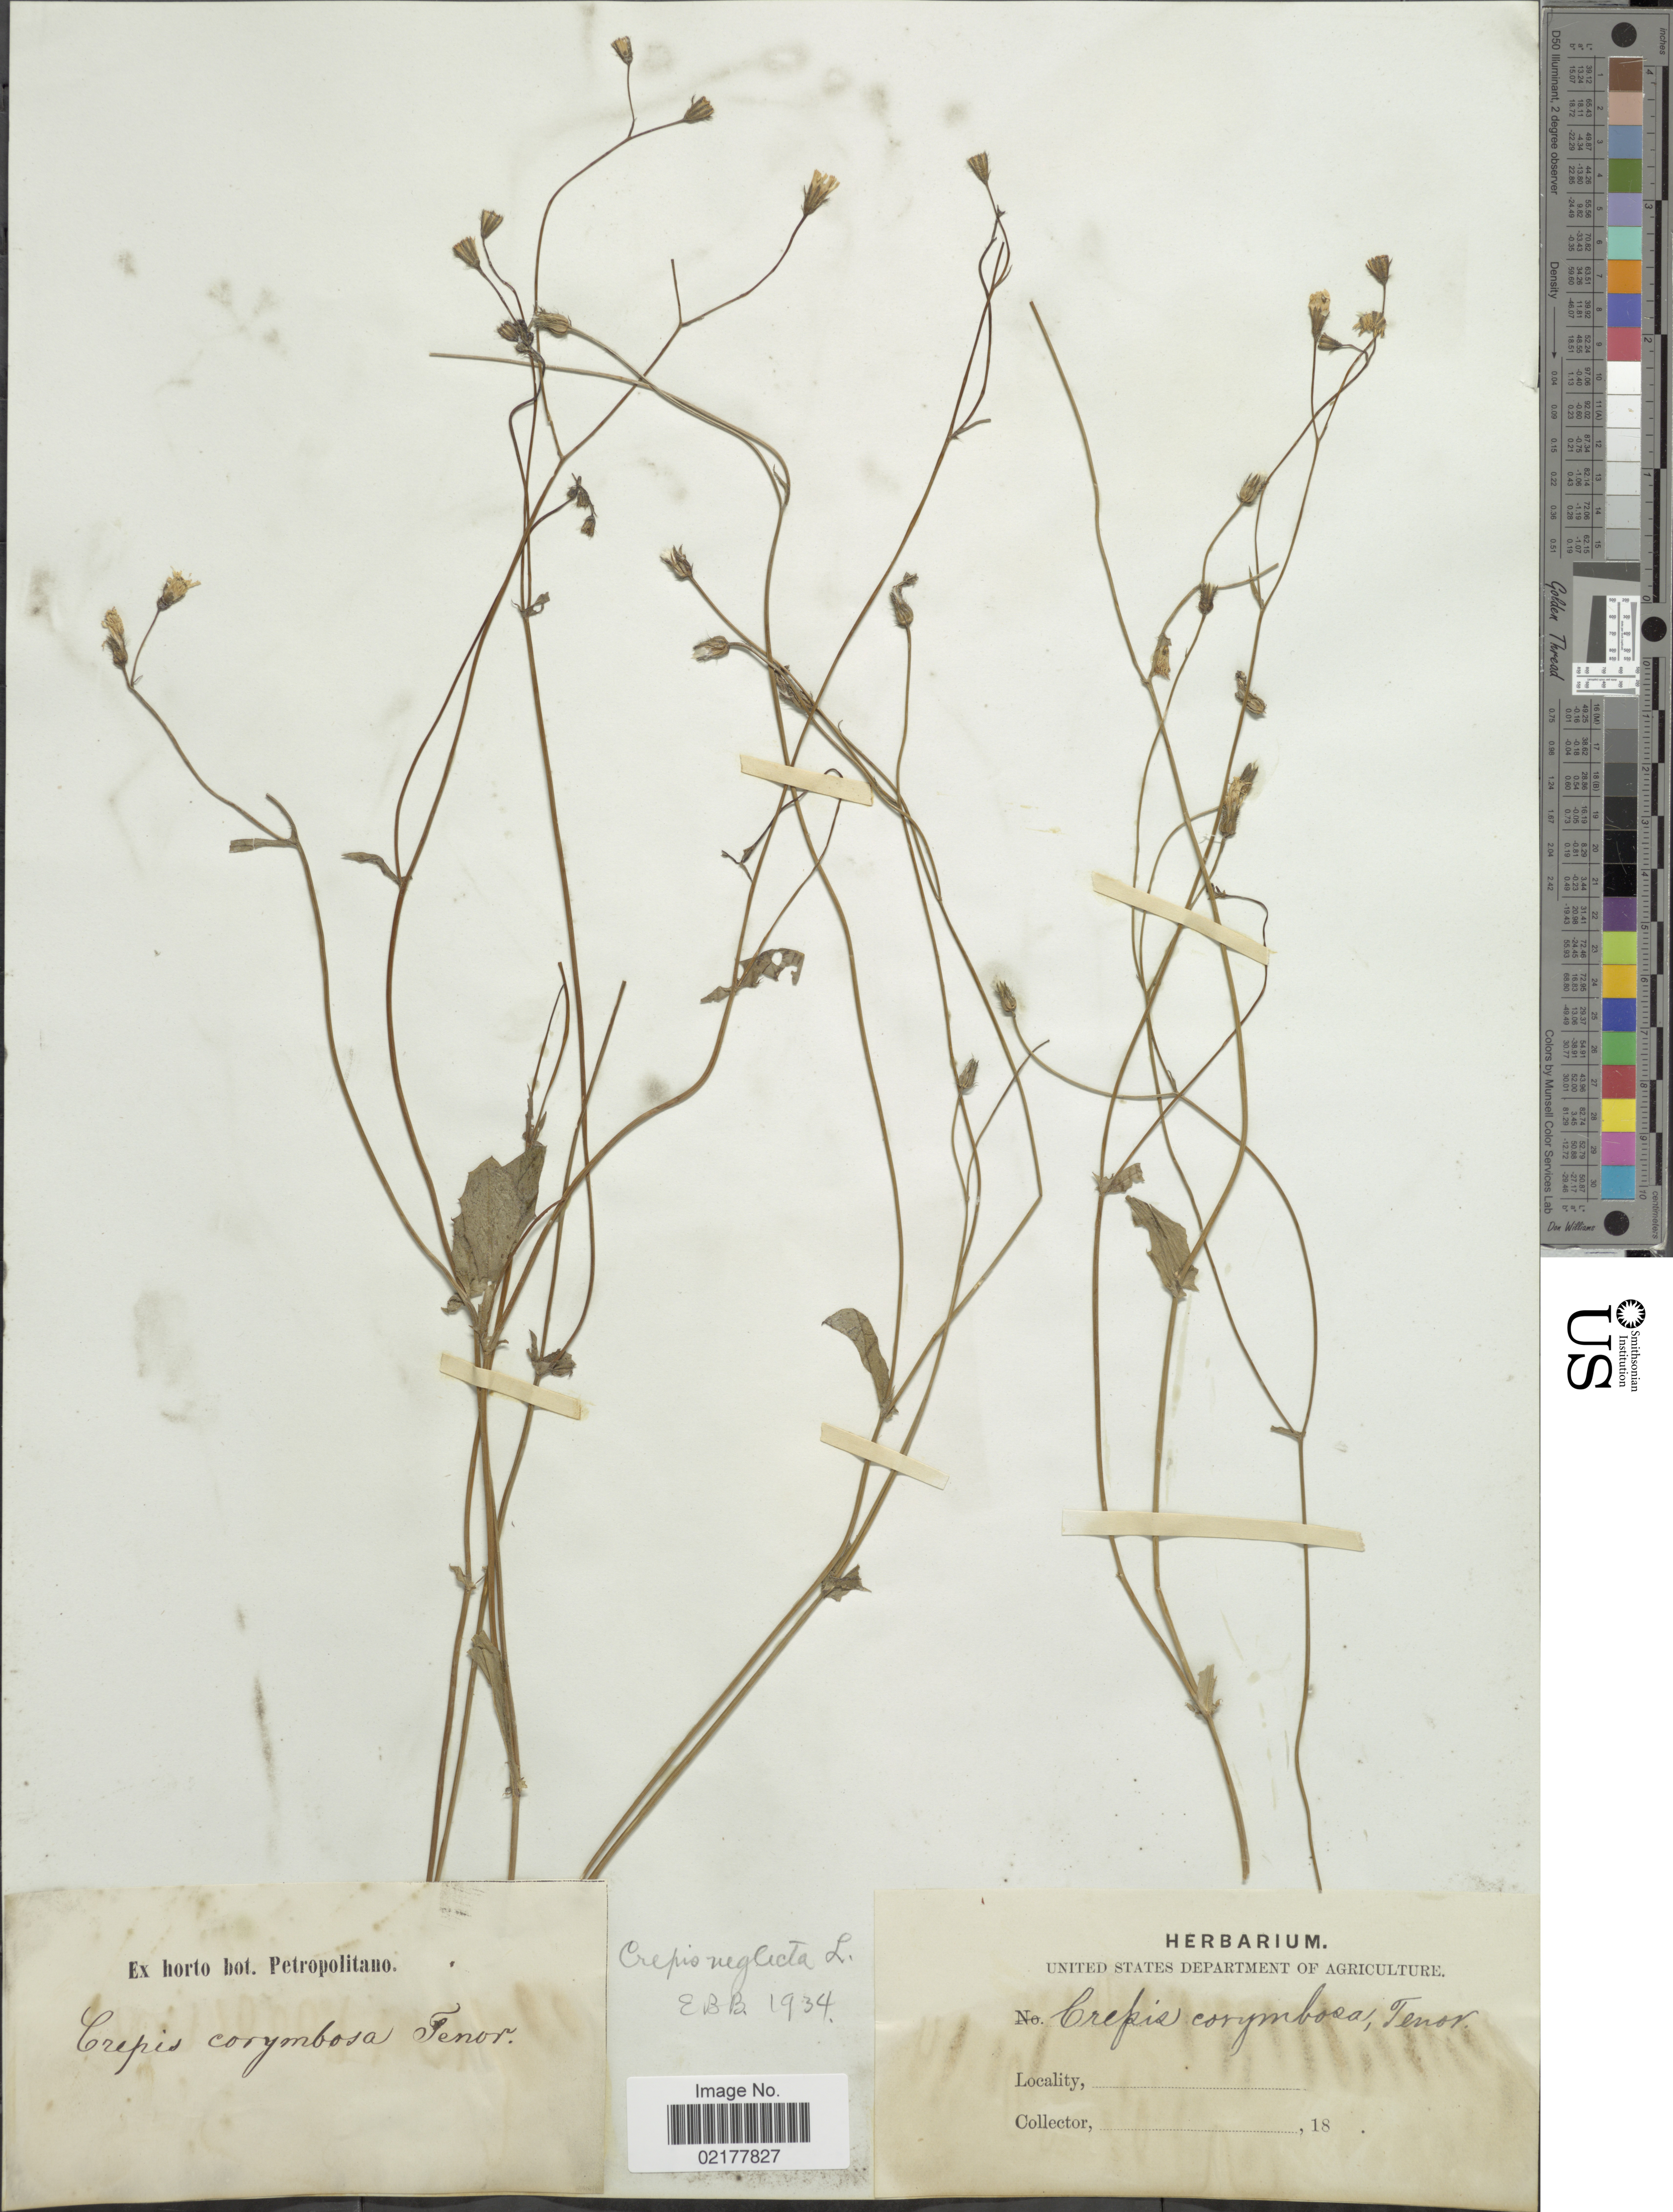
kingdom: Plantae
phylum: Tracheophyta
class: Magnoliopsida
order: Asterales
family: Asteraceae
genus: Crepis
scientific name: Crepis neglecta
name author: L.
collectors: ex Horto Bot. Petropolitano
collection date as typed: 18